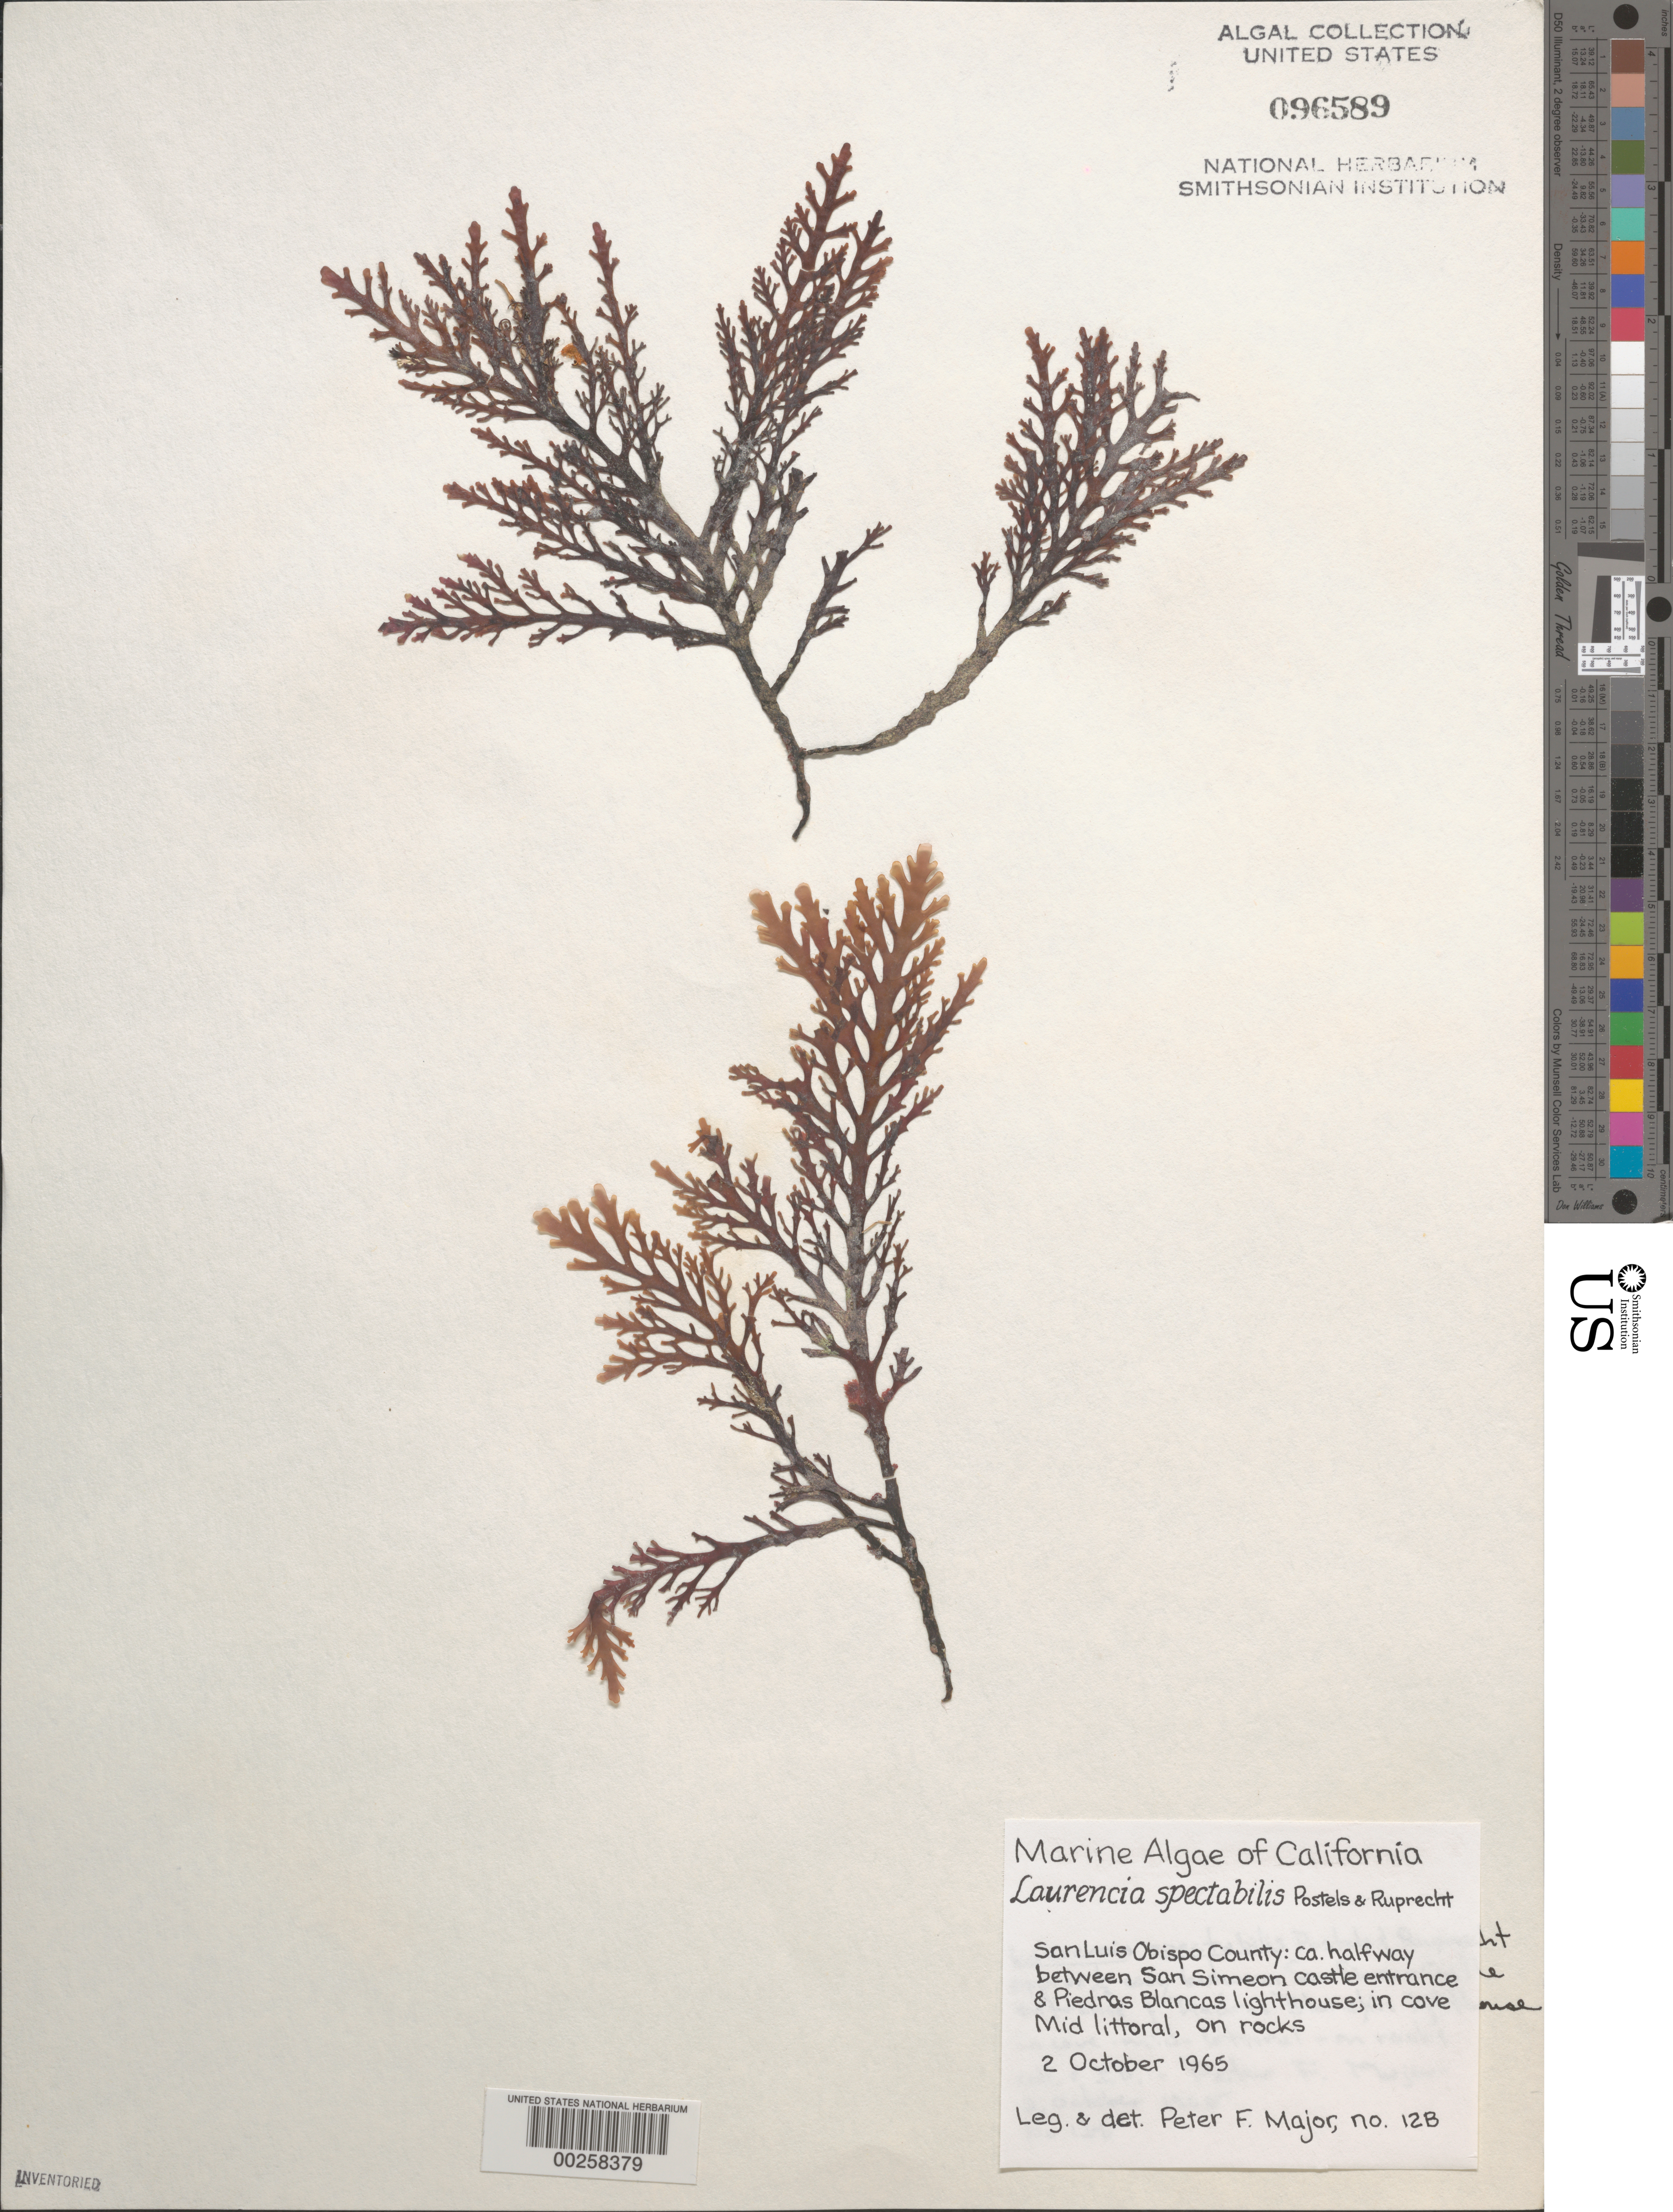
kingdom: Plantae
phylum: Rhodophyta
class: Florideophyceae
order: Ceramiales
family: Rhodomelaceae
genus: Osmundea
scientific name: Osmundea spectabilis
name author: (Postels & Rupr.) K.W. Nam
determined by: Algae name updating Project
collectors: P. Major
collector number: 12b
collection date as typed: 02 Oct 1965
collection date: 1965-10-02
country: United States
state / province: California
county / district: San Luis Obispo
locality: Between San Simeon Castle and Piedras Blancas lighthouse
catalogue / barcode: US 96589